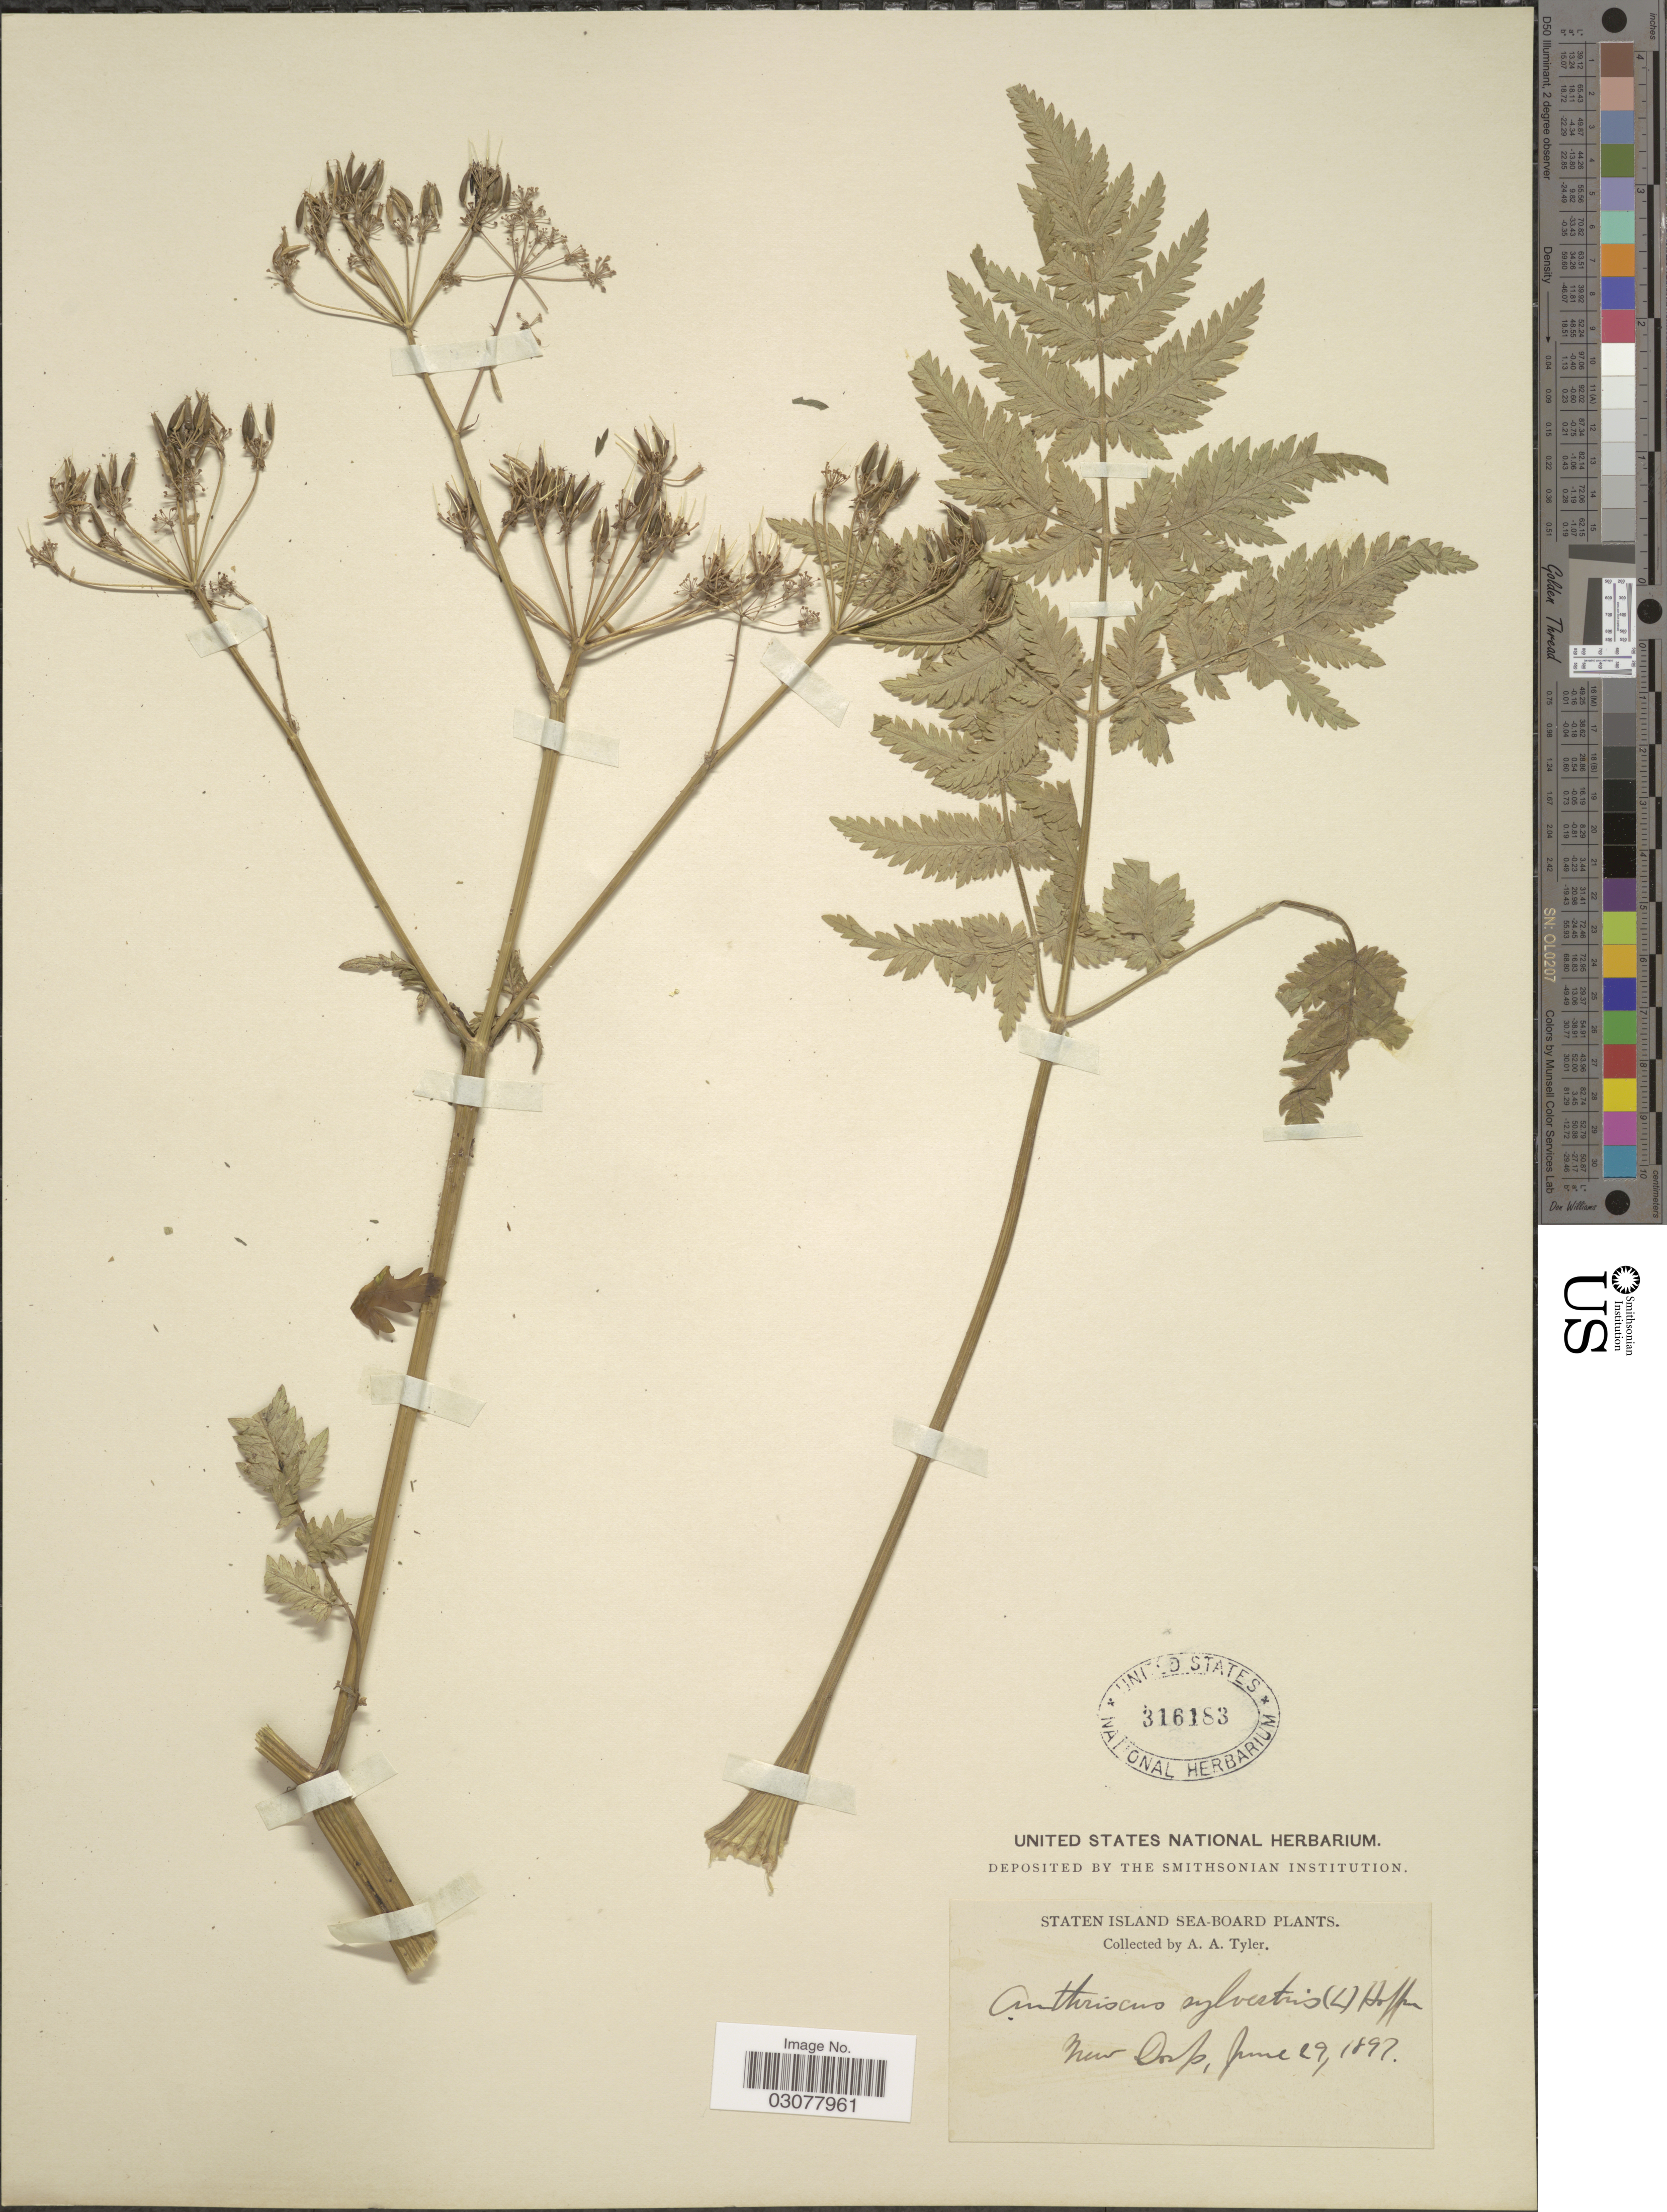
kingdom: Plantae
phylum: Tracheophyta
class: Magnoliopsida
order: Apiales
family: Apiaceae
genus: Anthriscus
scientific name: Anthriscus sylvestris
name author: (L.) Hoffm.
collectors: A. Tyler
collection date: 1897-06-29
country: United States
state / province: New York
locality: Staten Island Sea-Board, New Dorp.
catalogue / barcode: US 316183